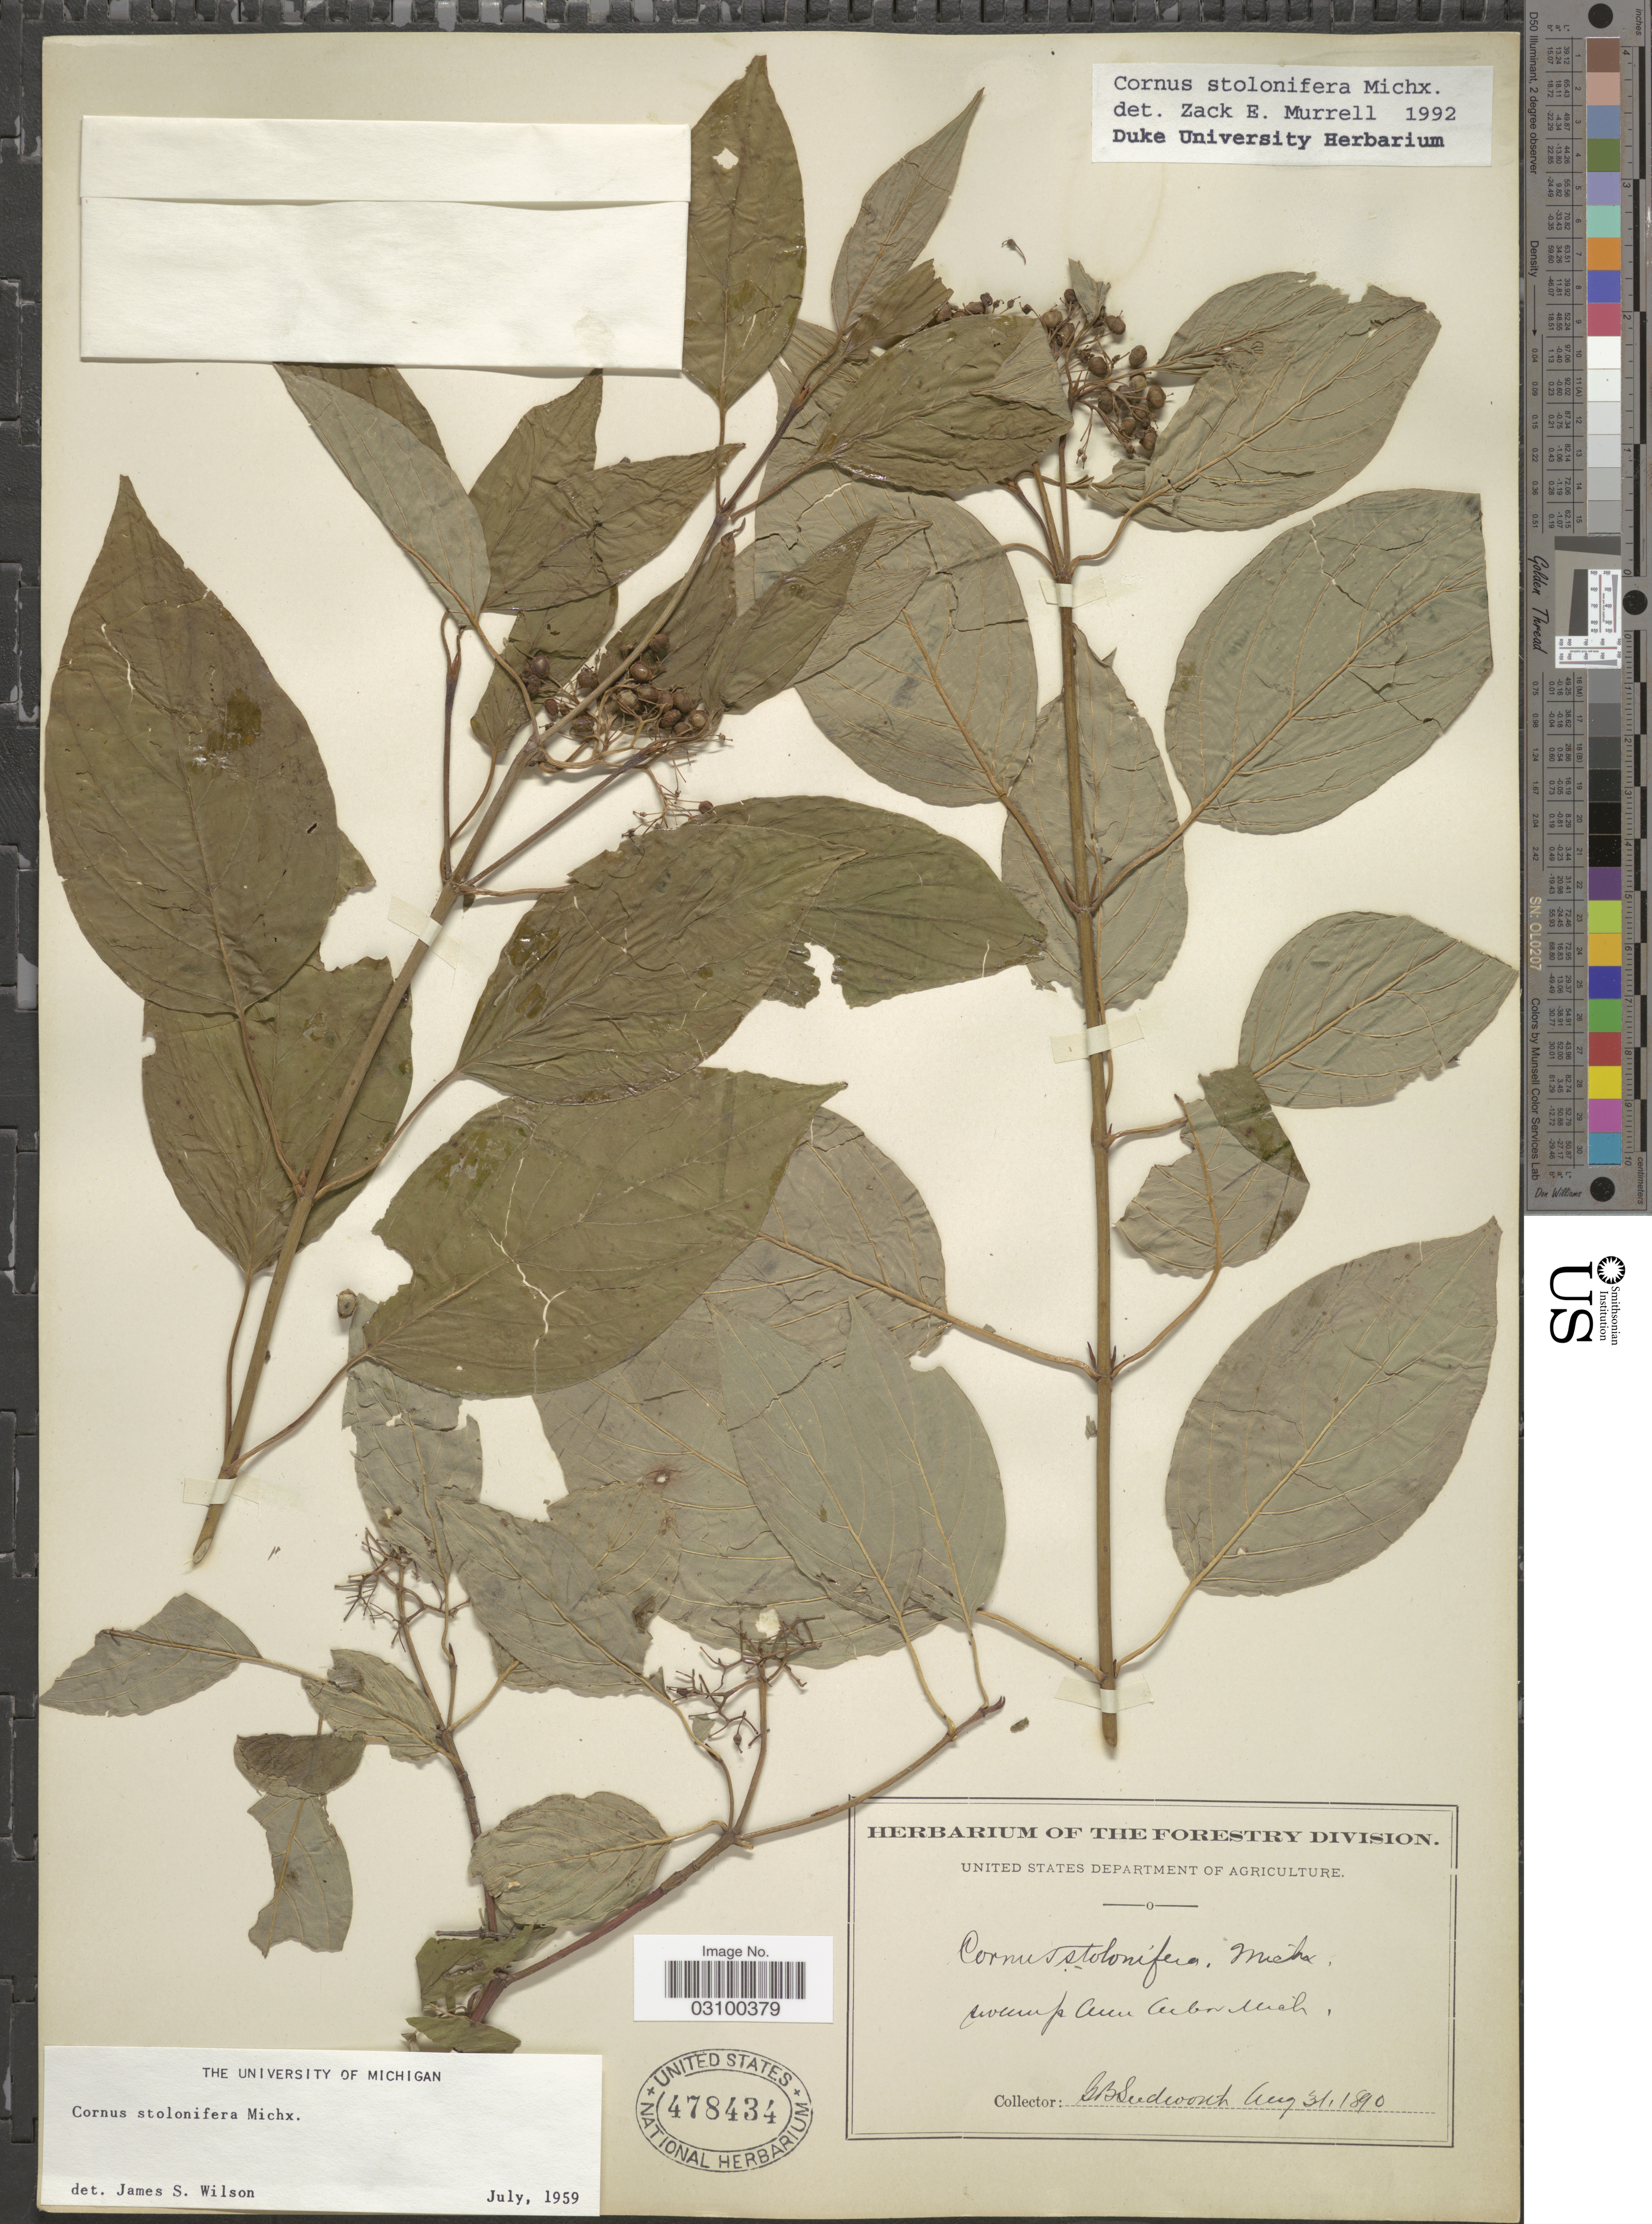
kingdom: Plantae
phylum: Tracheophyta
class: Magnoliopsida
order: Cornales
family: Cornaceae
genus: Cornus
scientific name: Cornus sericea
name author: L.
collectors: G. B. Sudworth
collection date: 1890-08-31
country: United States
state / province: Michigan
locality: Ann Arbor.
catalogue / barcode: US 478434